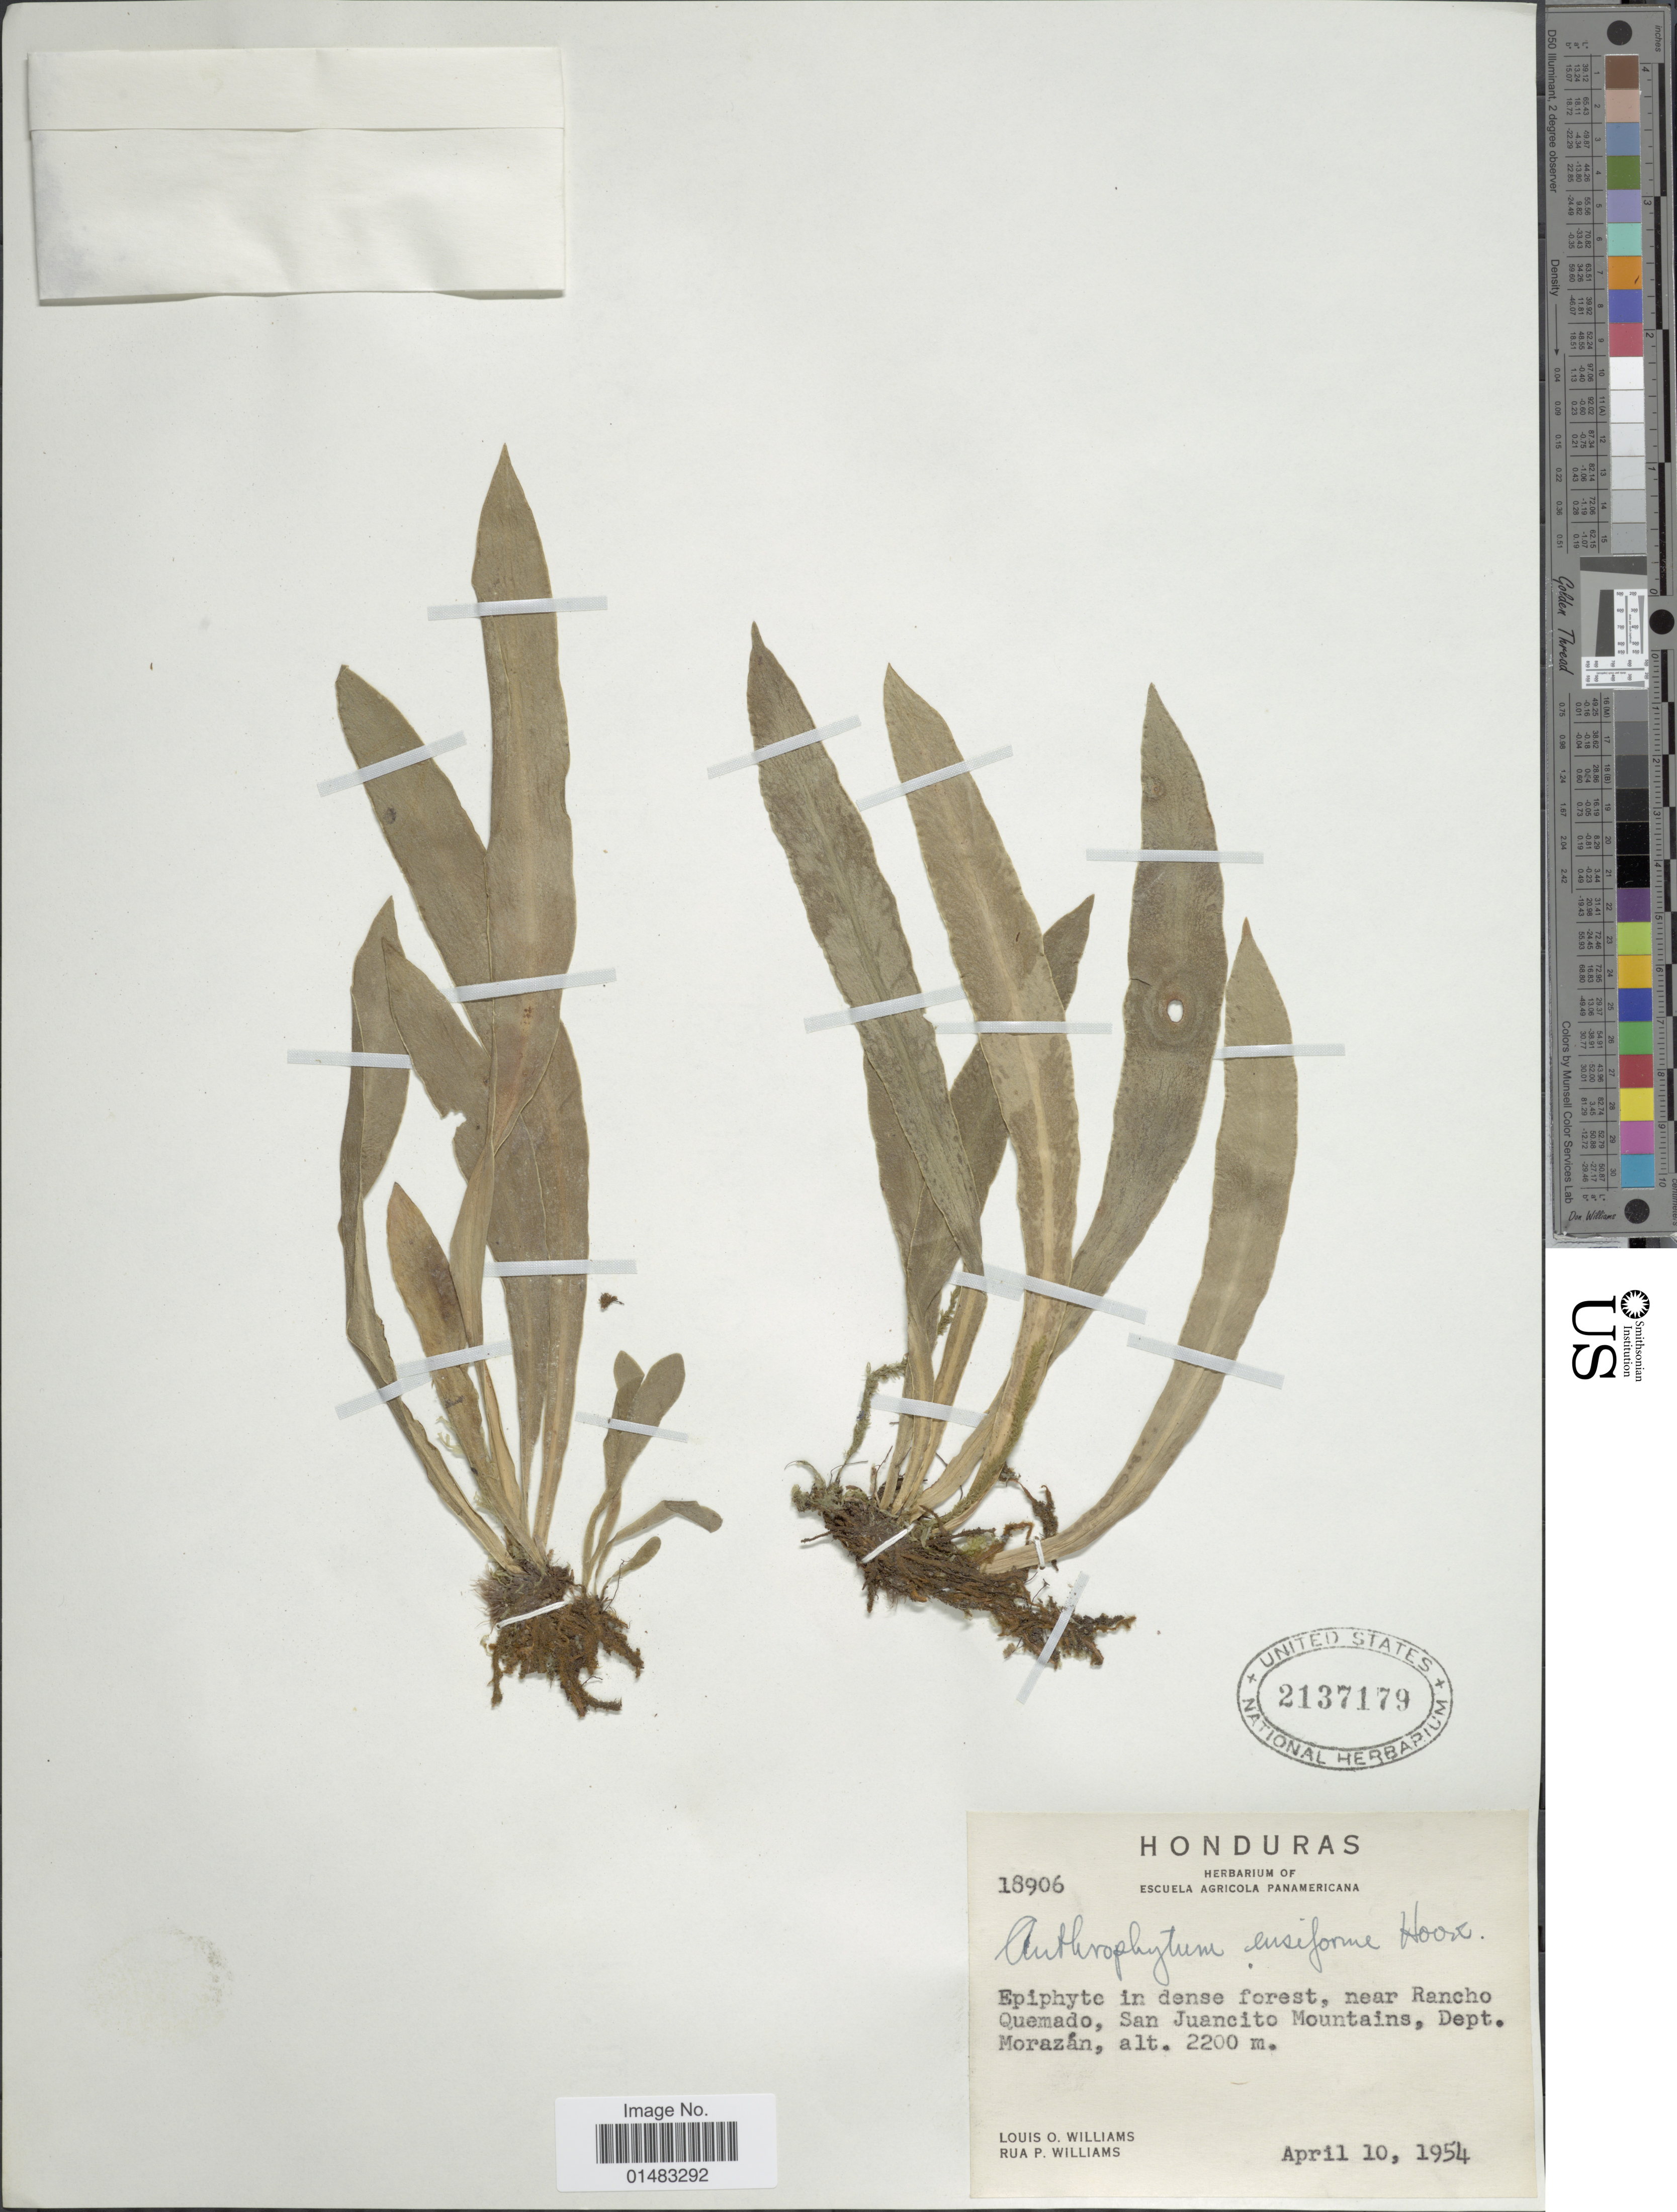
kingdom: Plantae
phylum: Tracheophyta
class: Polypodiopsida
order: Polypodiales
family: Pteridaceae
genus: Scoliosorus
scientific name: Scoliosorus ensiformis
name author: (Hook.) T. Moore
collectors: L. O. Williams & R. P. Williams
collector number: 18906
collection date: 1954-04-10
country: Honduras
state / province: Fco. Morazán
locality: Epiphyte in dense forest, near Rancho Quemado, San Juancito Mountains, Dept. Morazan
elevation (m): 2200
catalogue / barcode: US 2137179